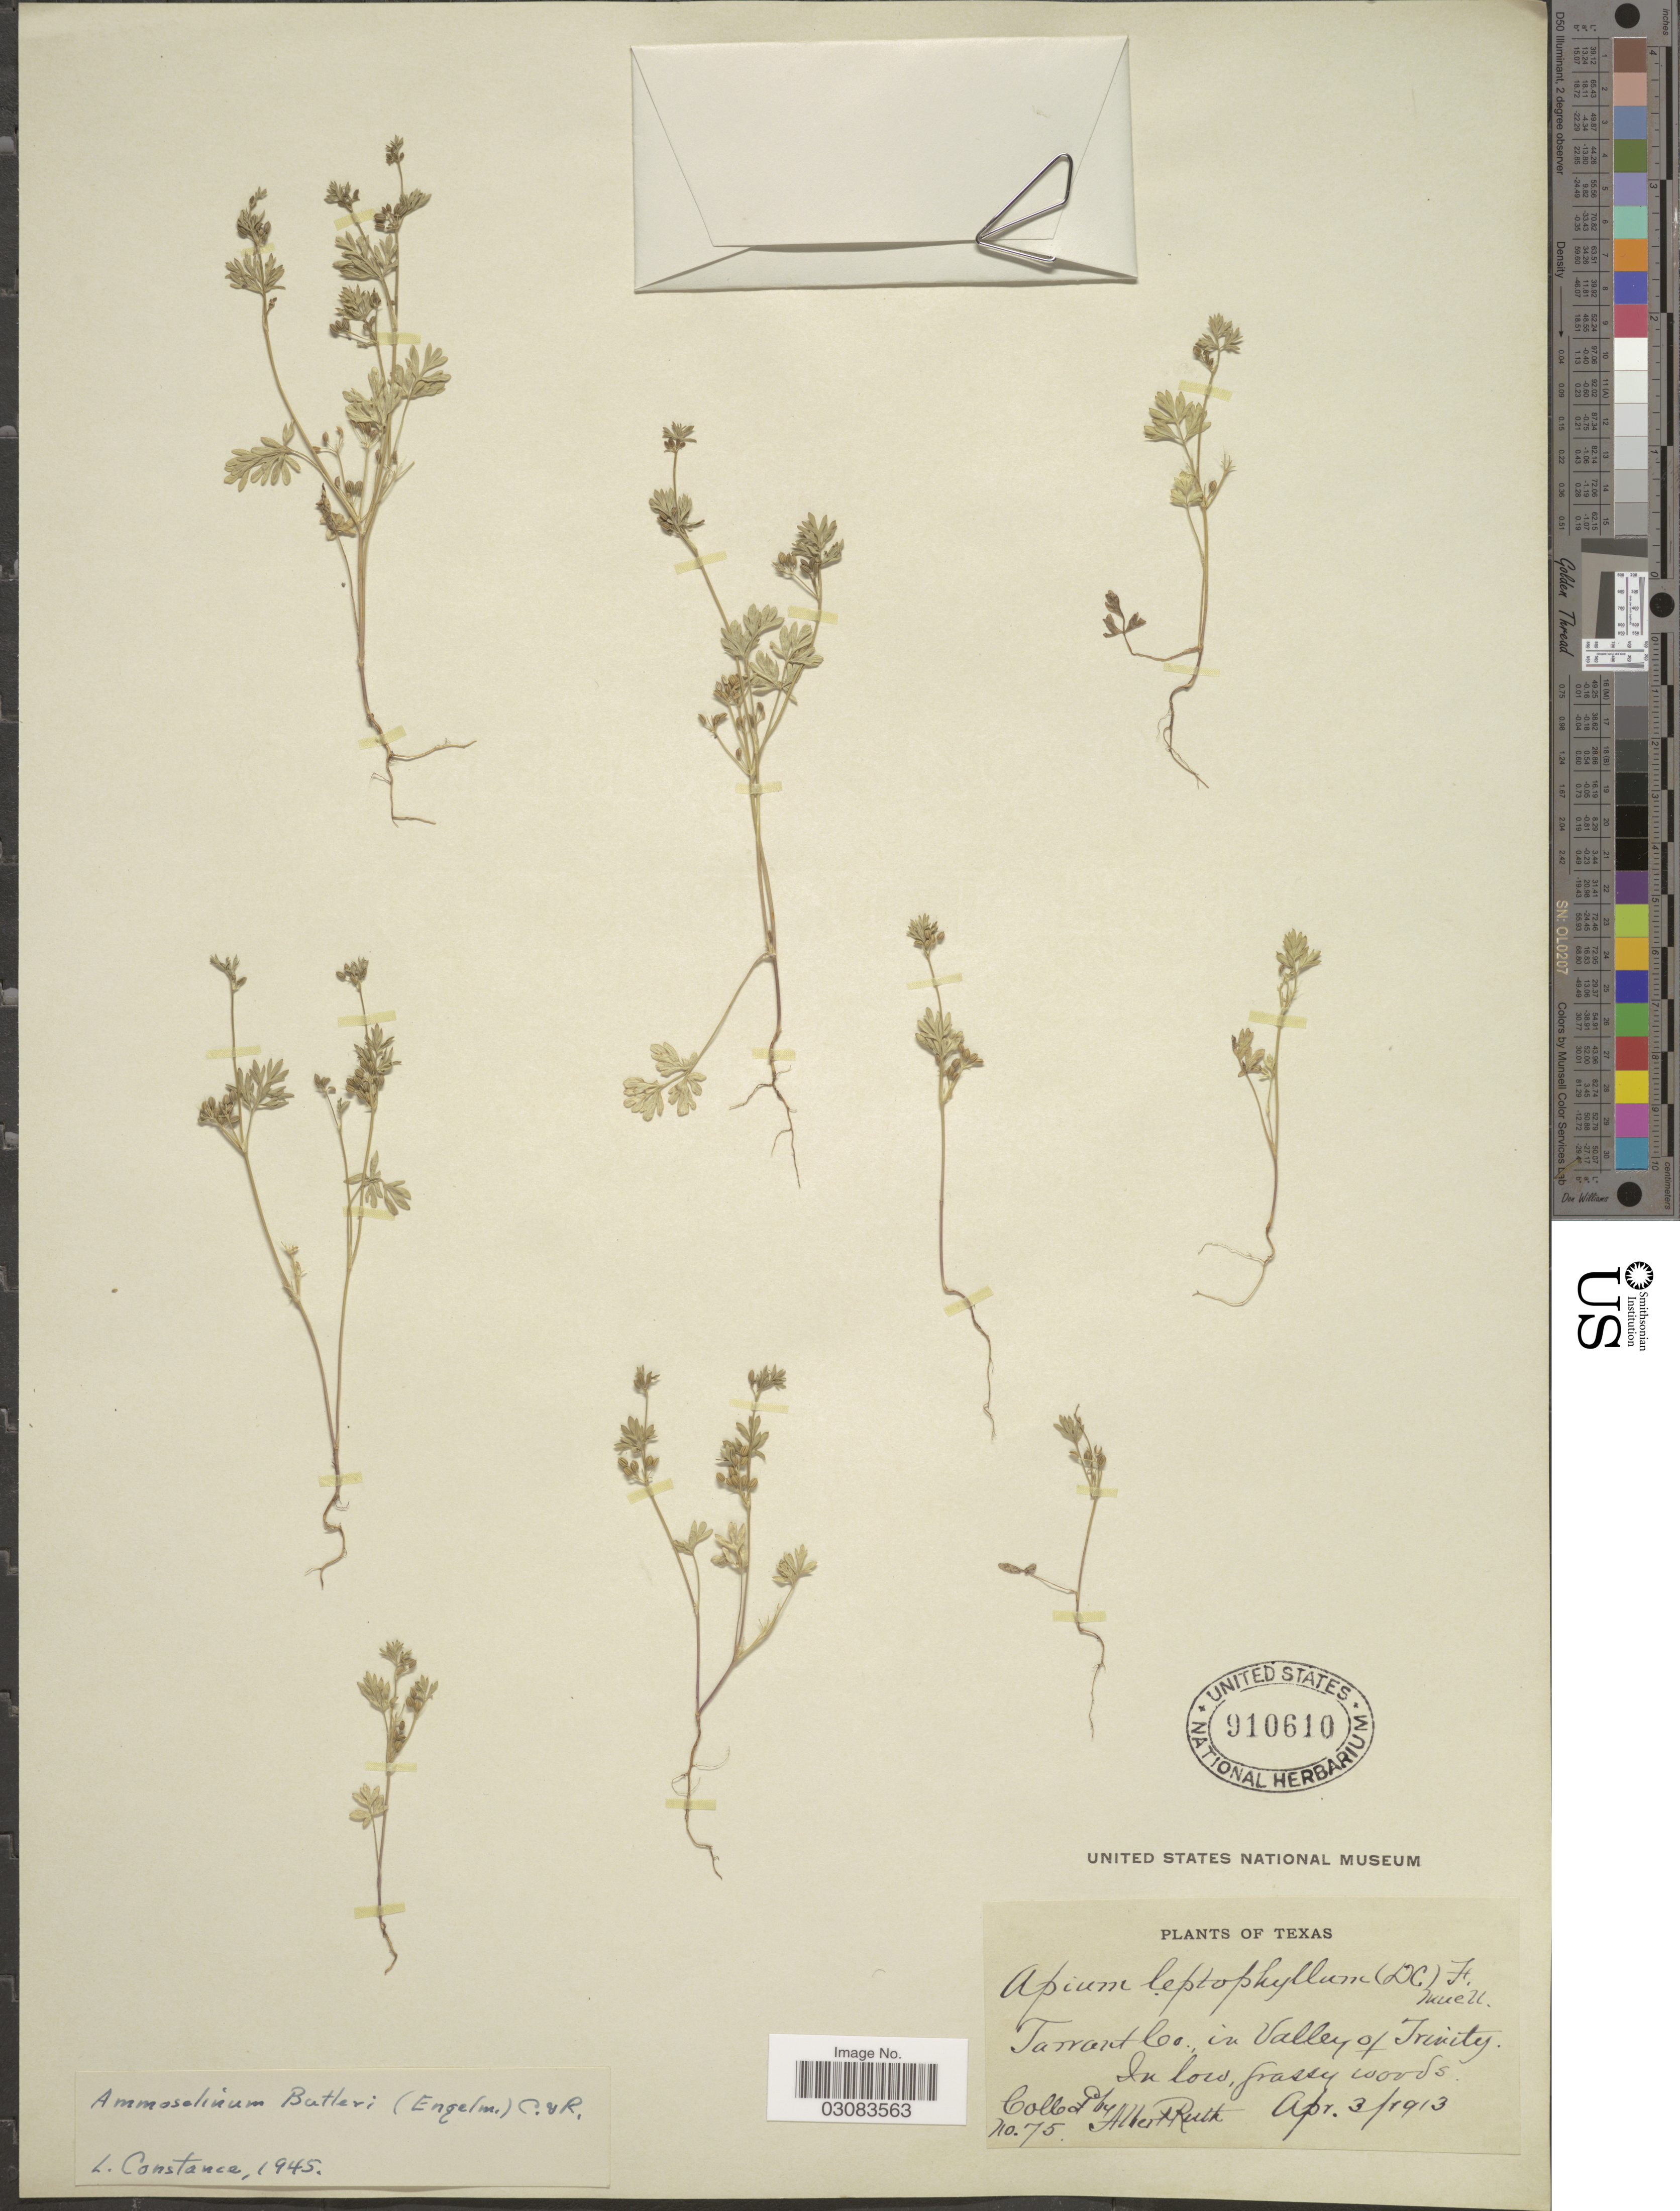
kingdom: Plantae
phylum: Tracheophyta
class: Magnoliopsida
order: Apiales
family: Apiaceae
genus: Ammoselinum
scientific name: Ammoselinum butleri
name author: (Engl.) J.M. Coult. & Rose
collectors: A. Ruth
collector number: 75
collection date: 1913-04-03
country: United States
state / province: Texas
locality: Tarrant Co., in Valley of Trinity.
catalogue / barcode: US 910610